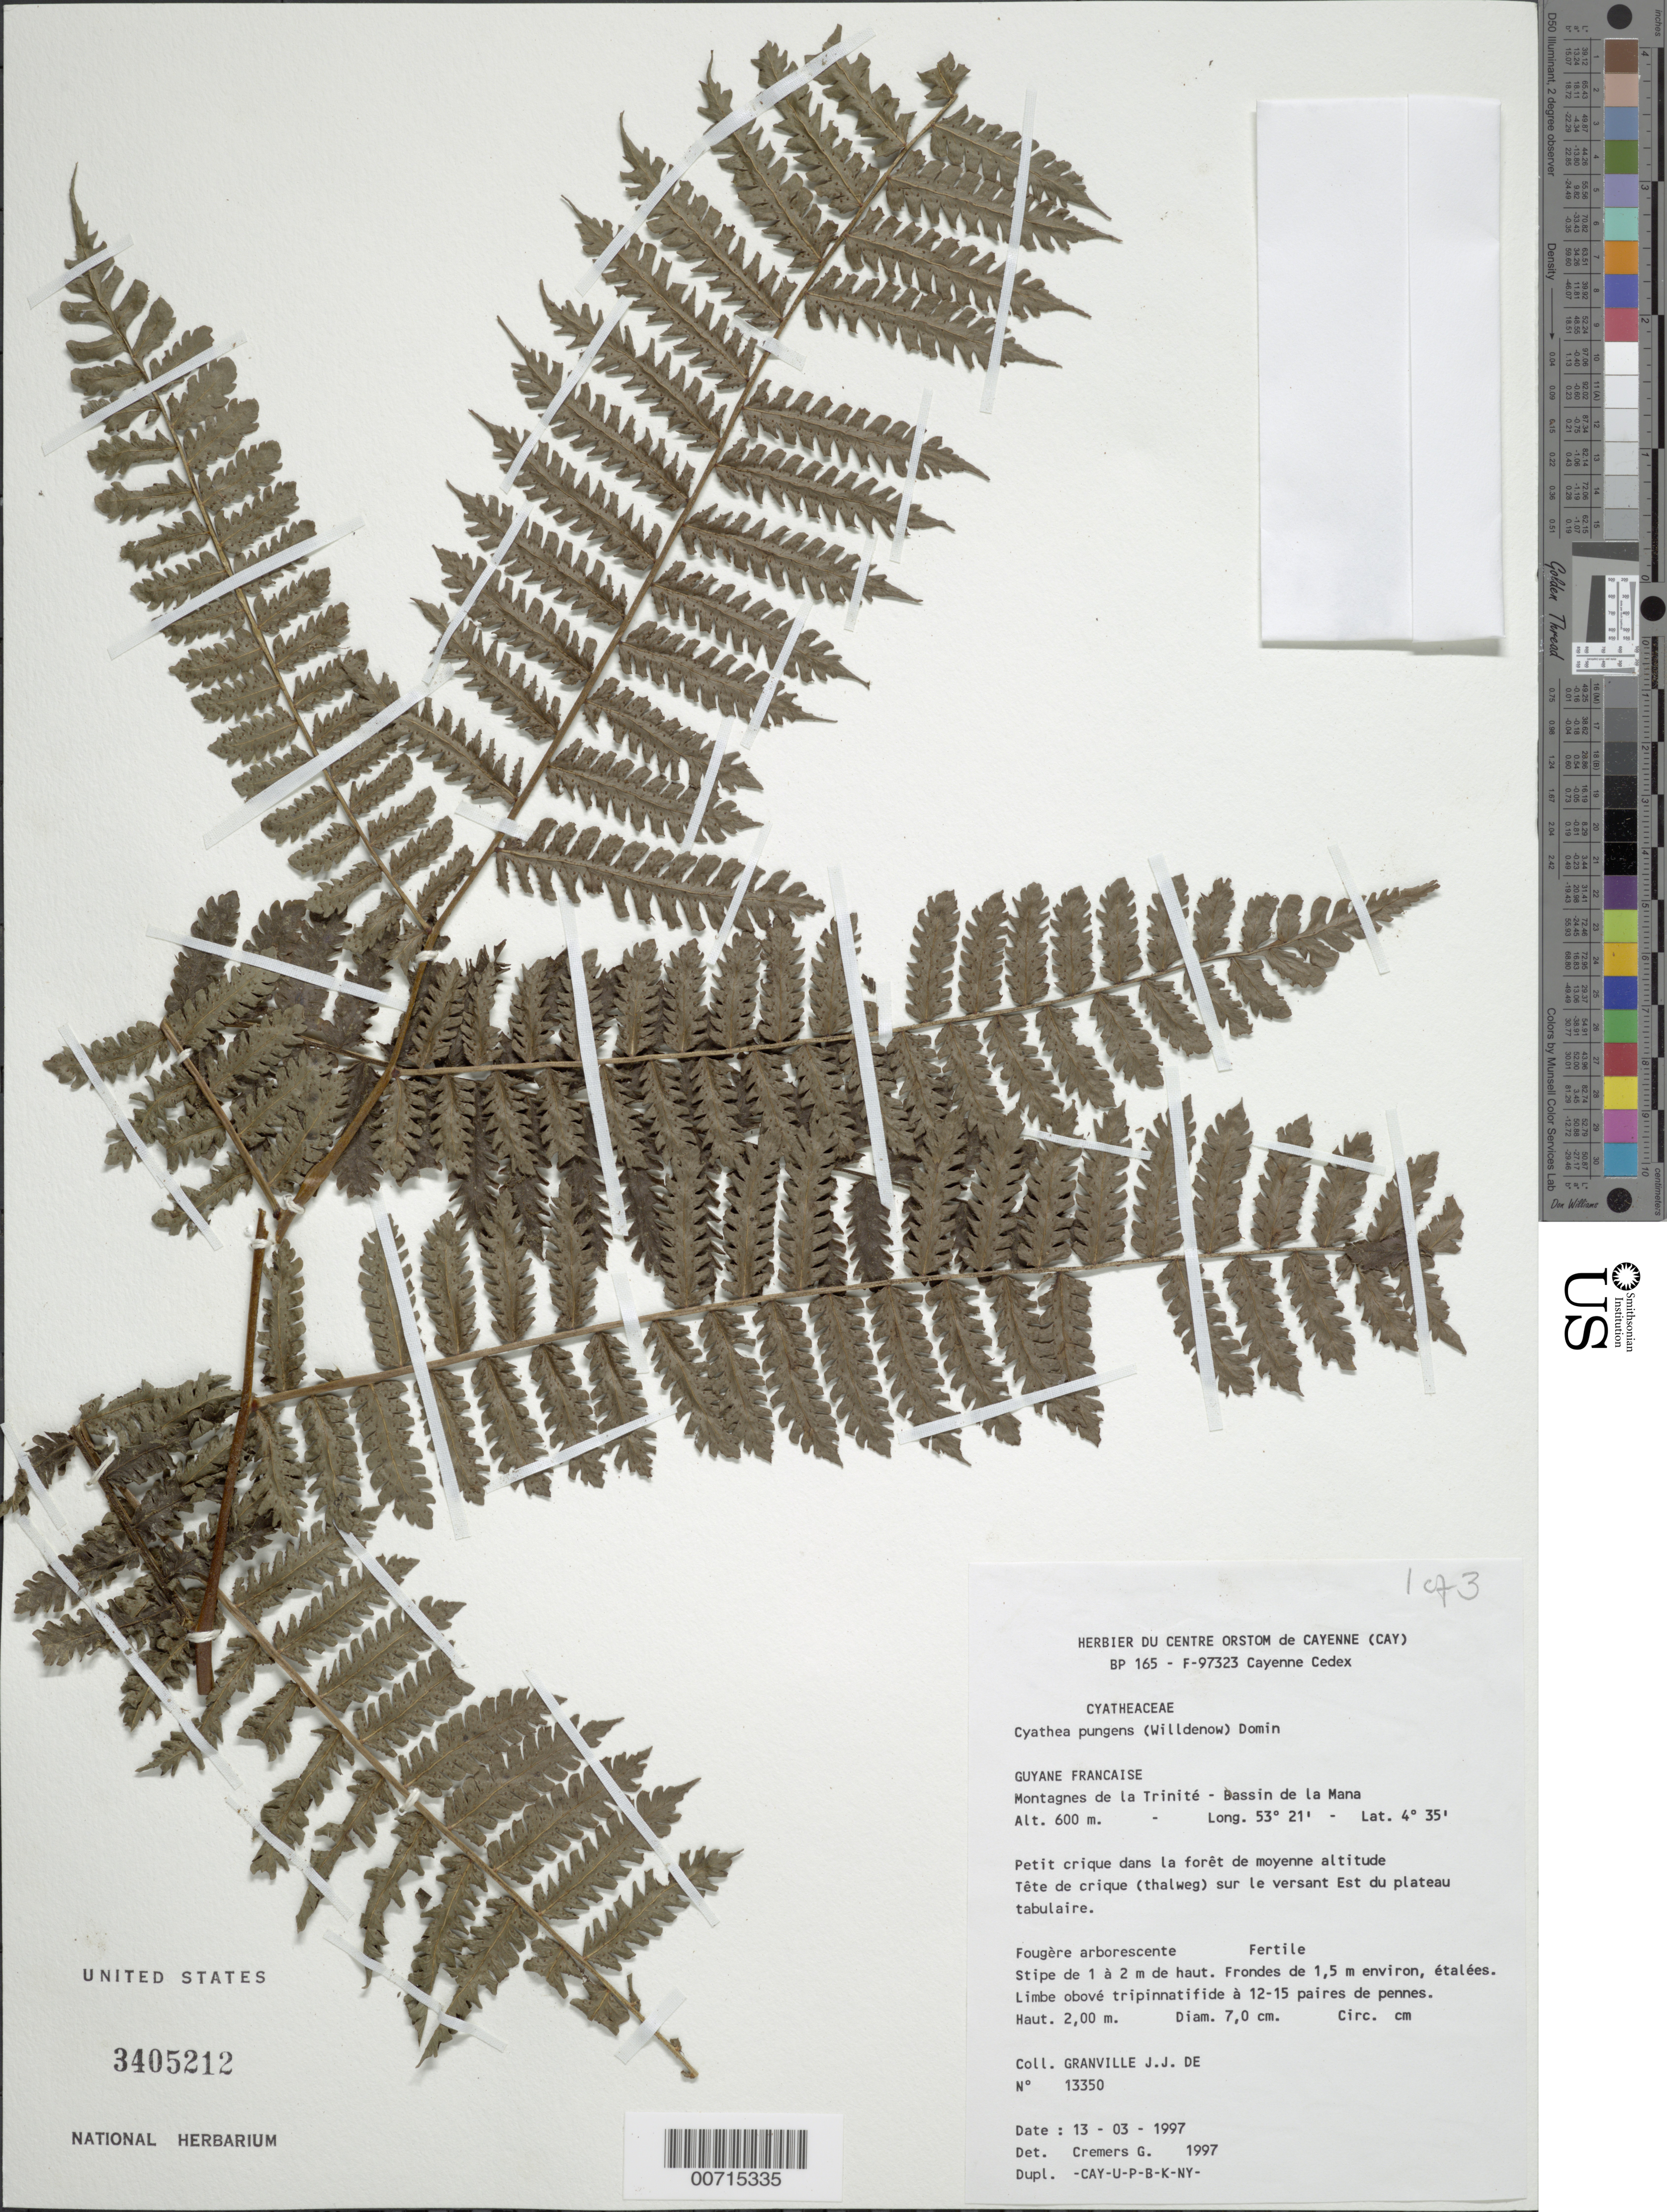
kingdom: Plantae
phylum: Tracheophyta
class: Polypodiopsida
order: Cyatheales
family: Cyatheaceae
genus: Cyathea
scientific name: Cyathea pungens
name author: (Willd.) Domin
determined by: Cremers, Georges A.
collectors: J.-J. de Granville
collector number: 13350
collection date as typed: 13-Mar-97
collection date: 1997-03-13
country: French Guiana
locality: Montagnes de la Trinité, Bassin de la Mana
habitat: Petit crique dans la forest de moyenne altitude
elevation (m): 600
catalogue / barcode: US 3405212